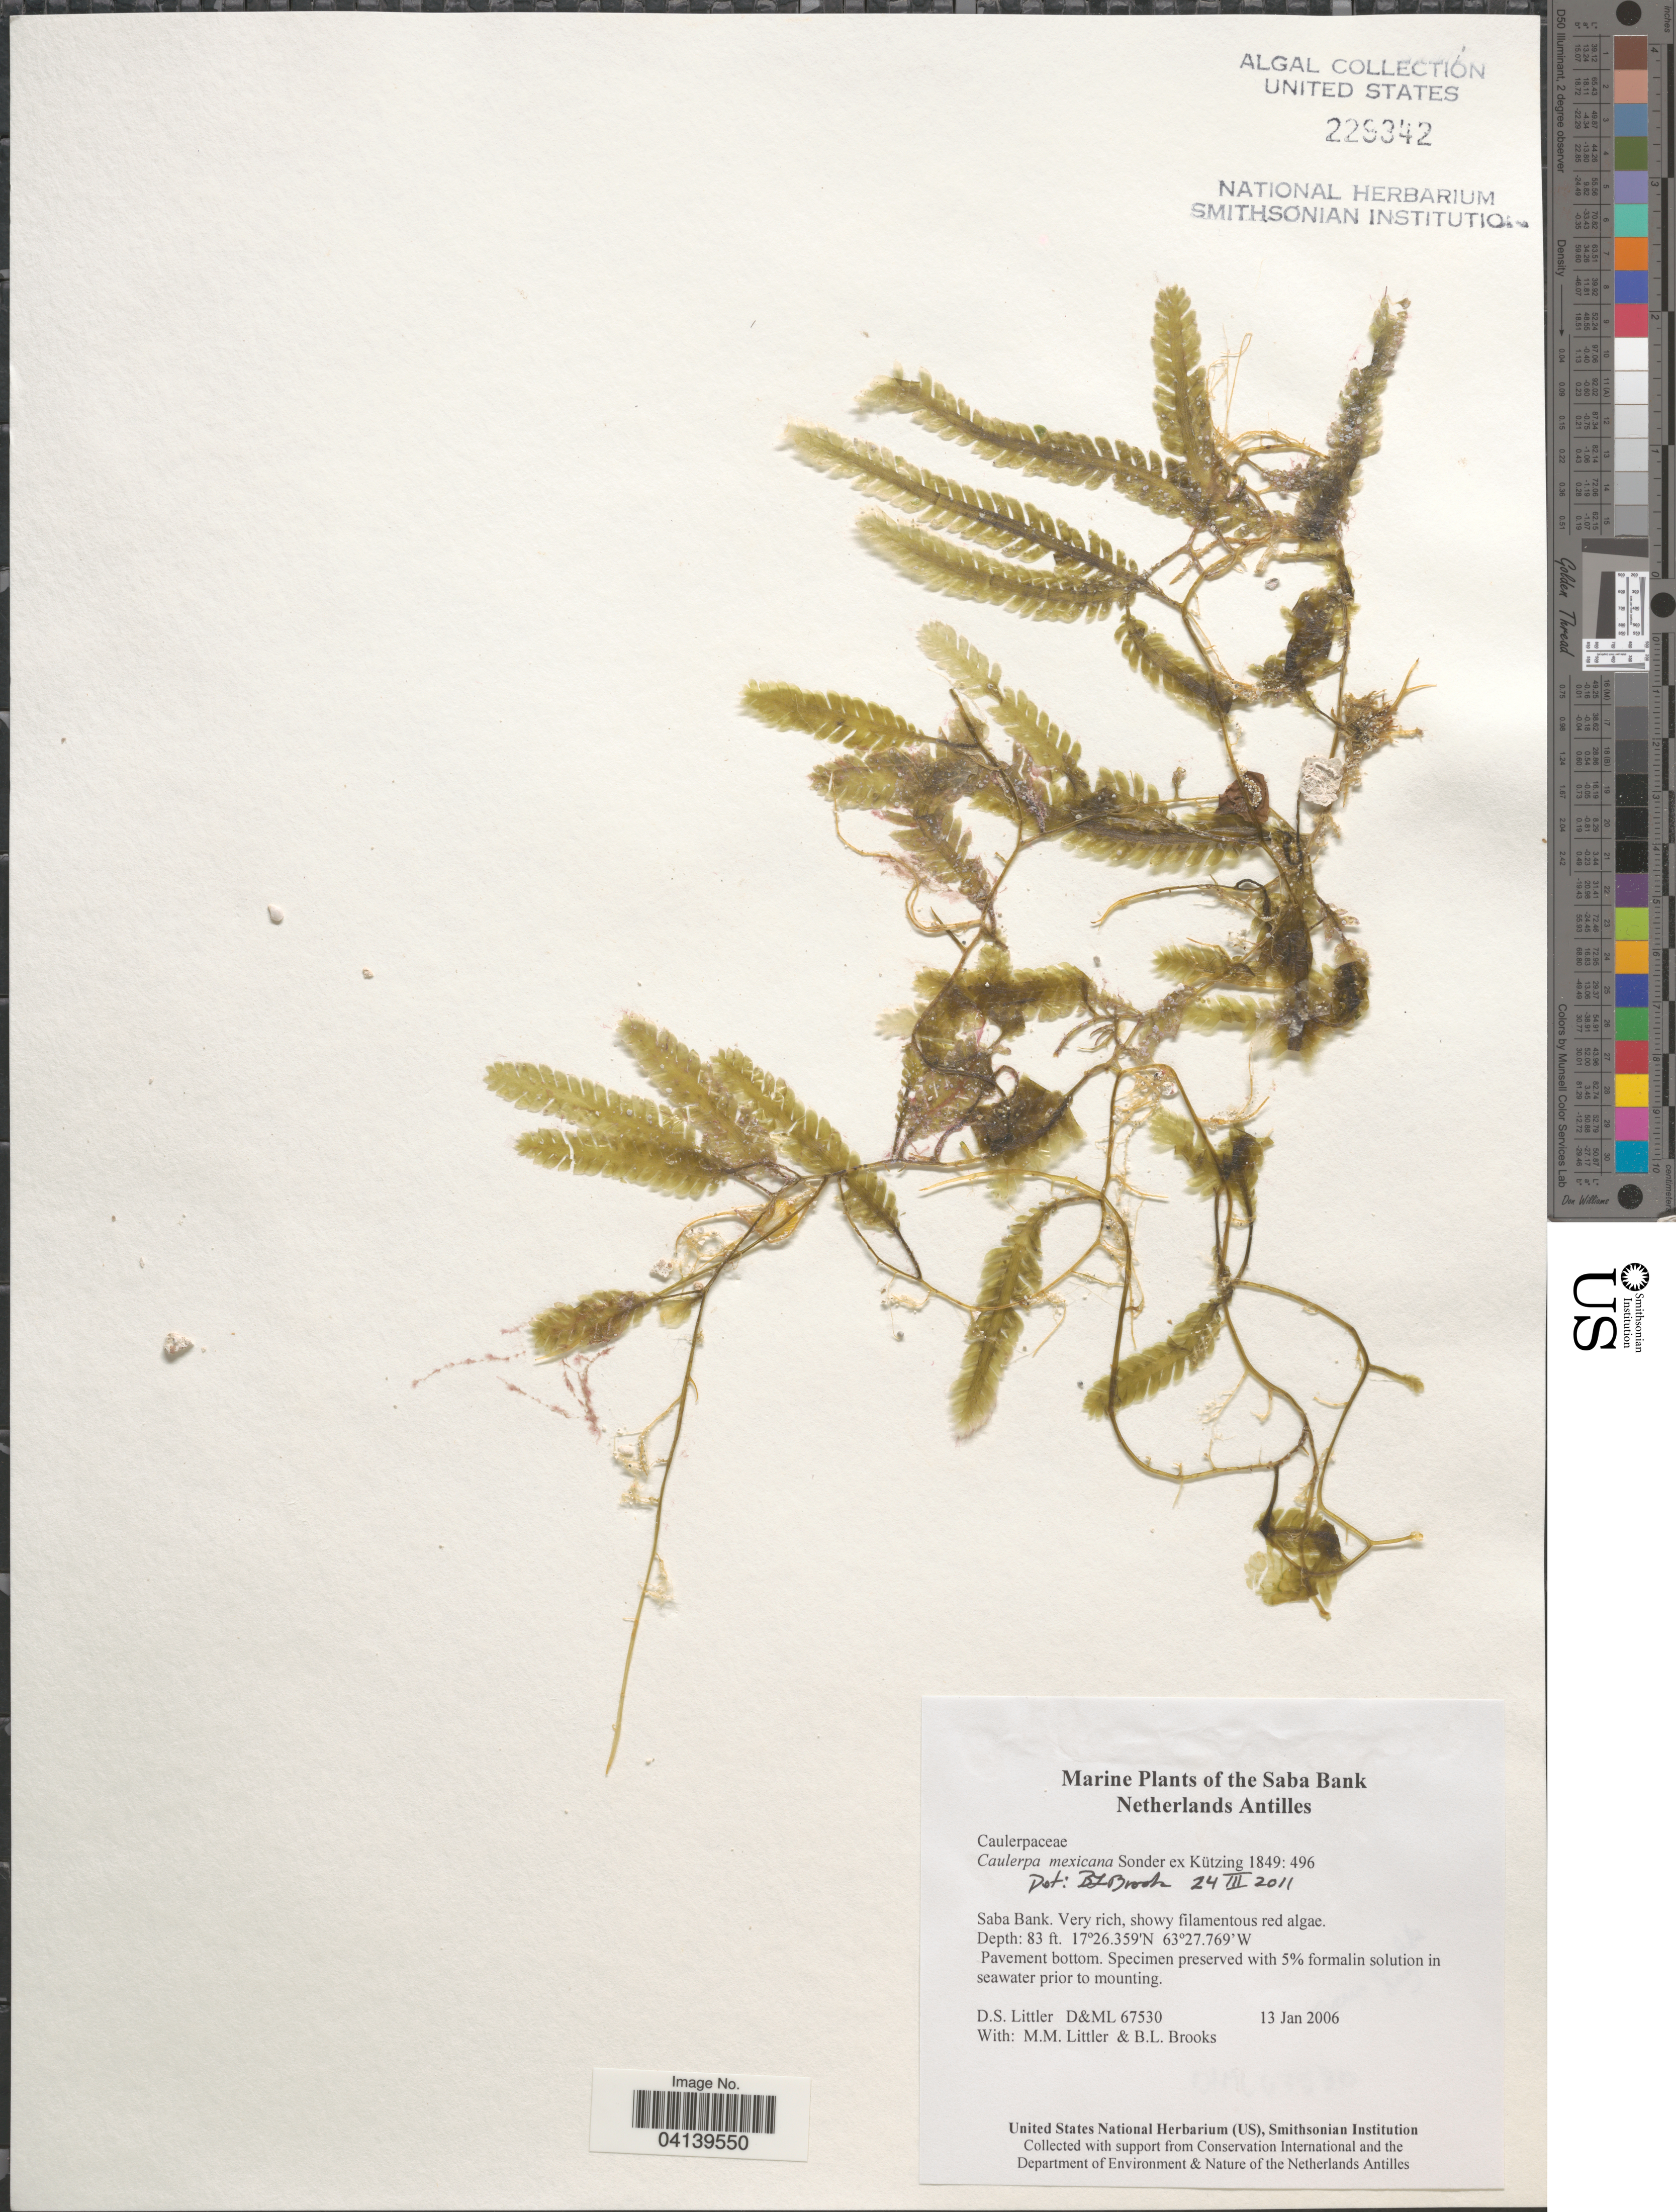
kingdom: Plantae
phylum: Chlorophyta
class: Ulvophyceae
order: Bryopsidales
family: Caulerpaceae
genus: Caulerpa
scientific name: Caulerpa mexicana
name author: Sond. ex Kütz.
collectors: D. S. Littler & B. Brooks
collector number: D&ML67530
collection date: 2006-01-13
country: Netherlands Antilles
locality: Saba Bank.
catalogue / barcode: US 229342